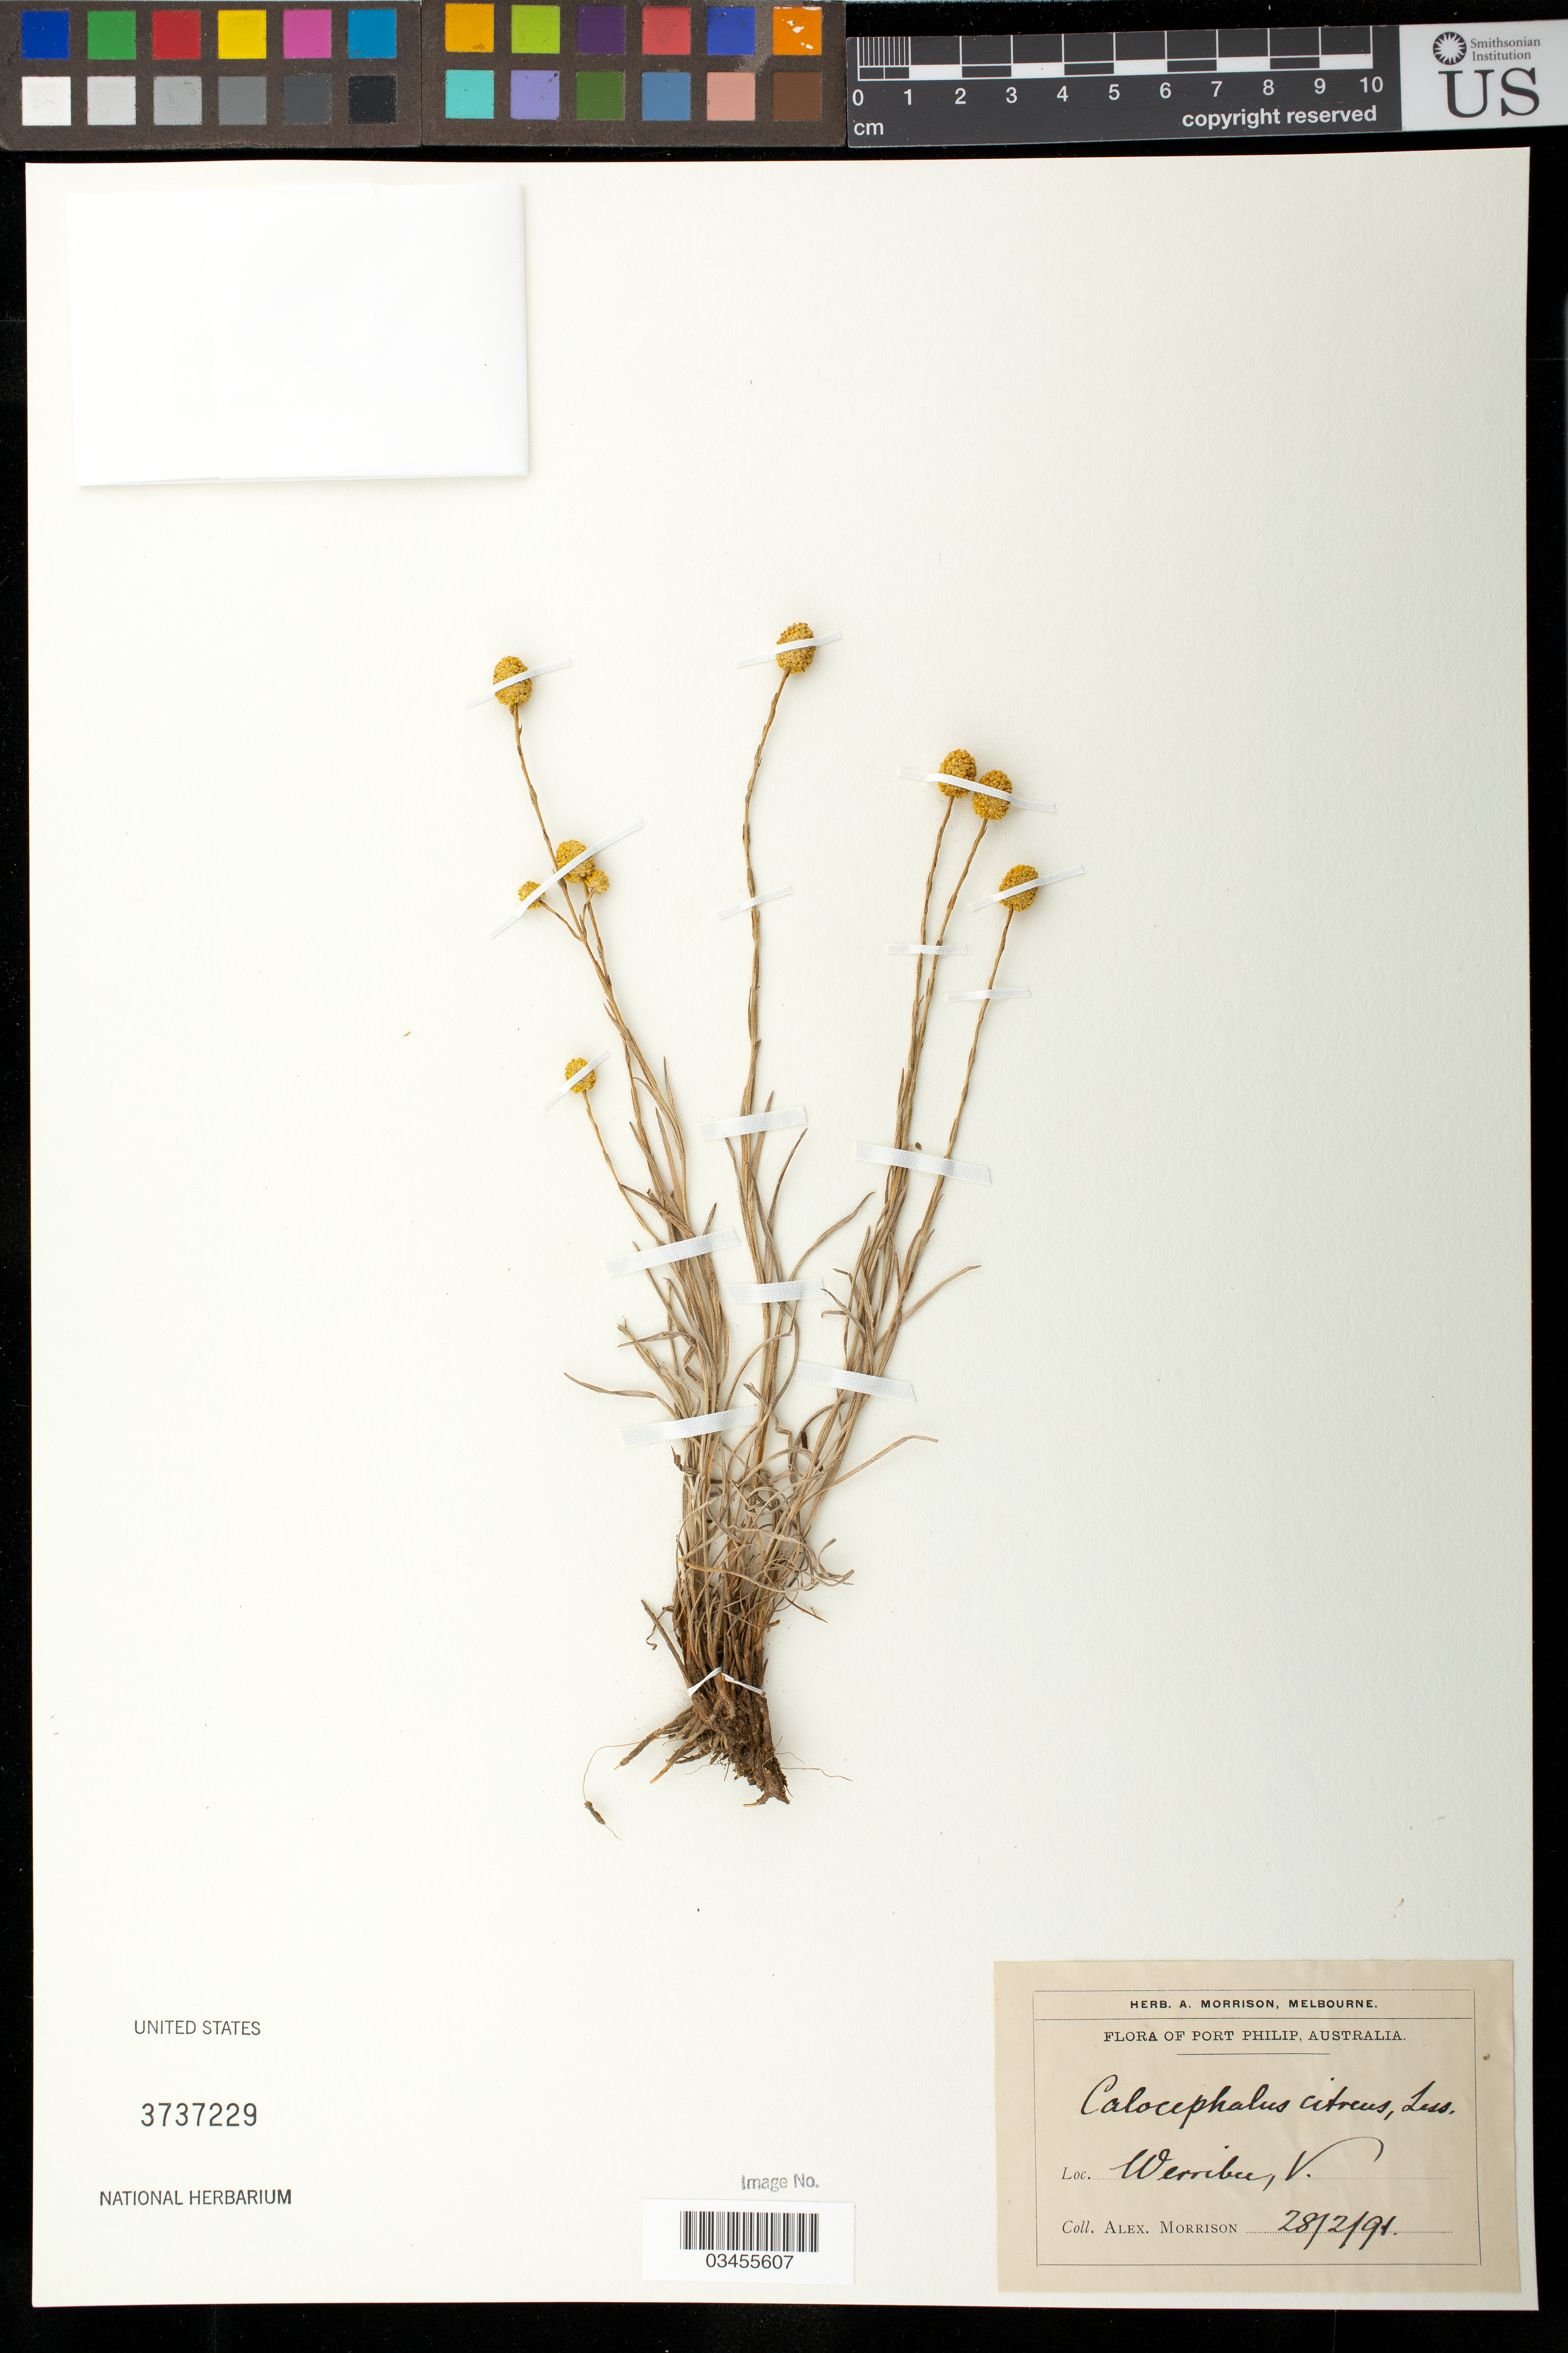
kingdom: Plantae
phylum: Tracheophyta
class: Magnoliopsida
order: Asterales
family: Asteraceae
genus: Calocephalus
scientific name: Calocephalus citreus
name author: Less.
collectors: A. Morrison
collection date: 1891-02-28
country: Australia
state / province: Victoria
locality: Werribee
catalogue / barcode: US 3737229